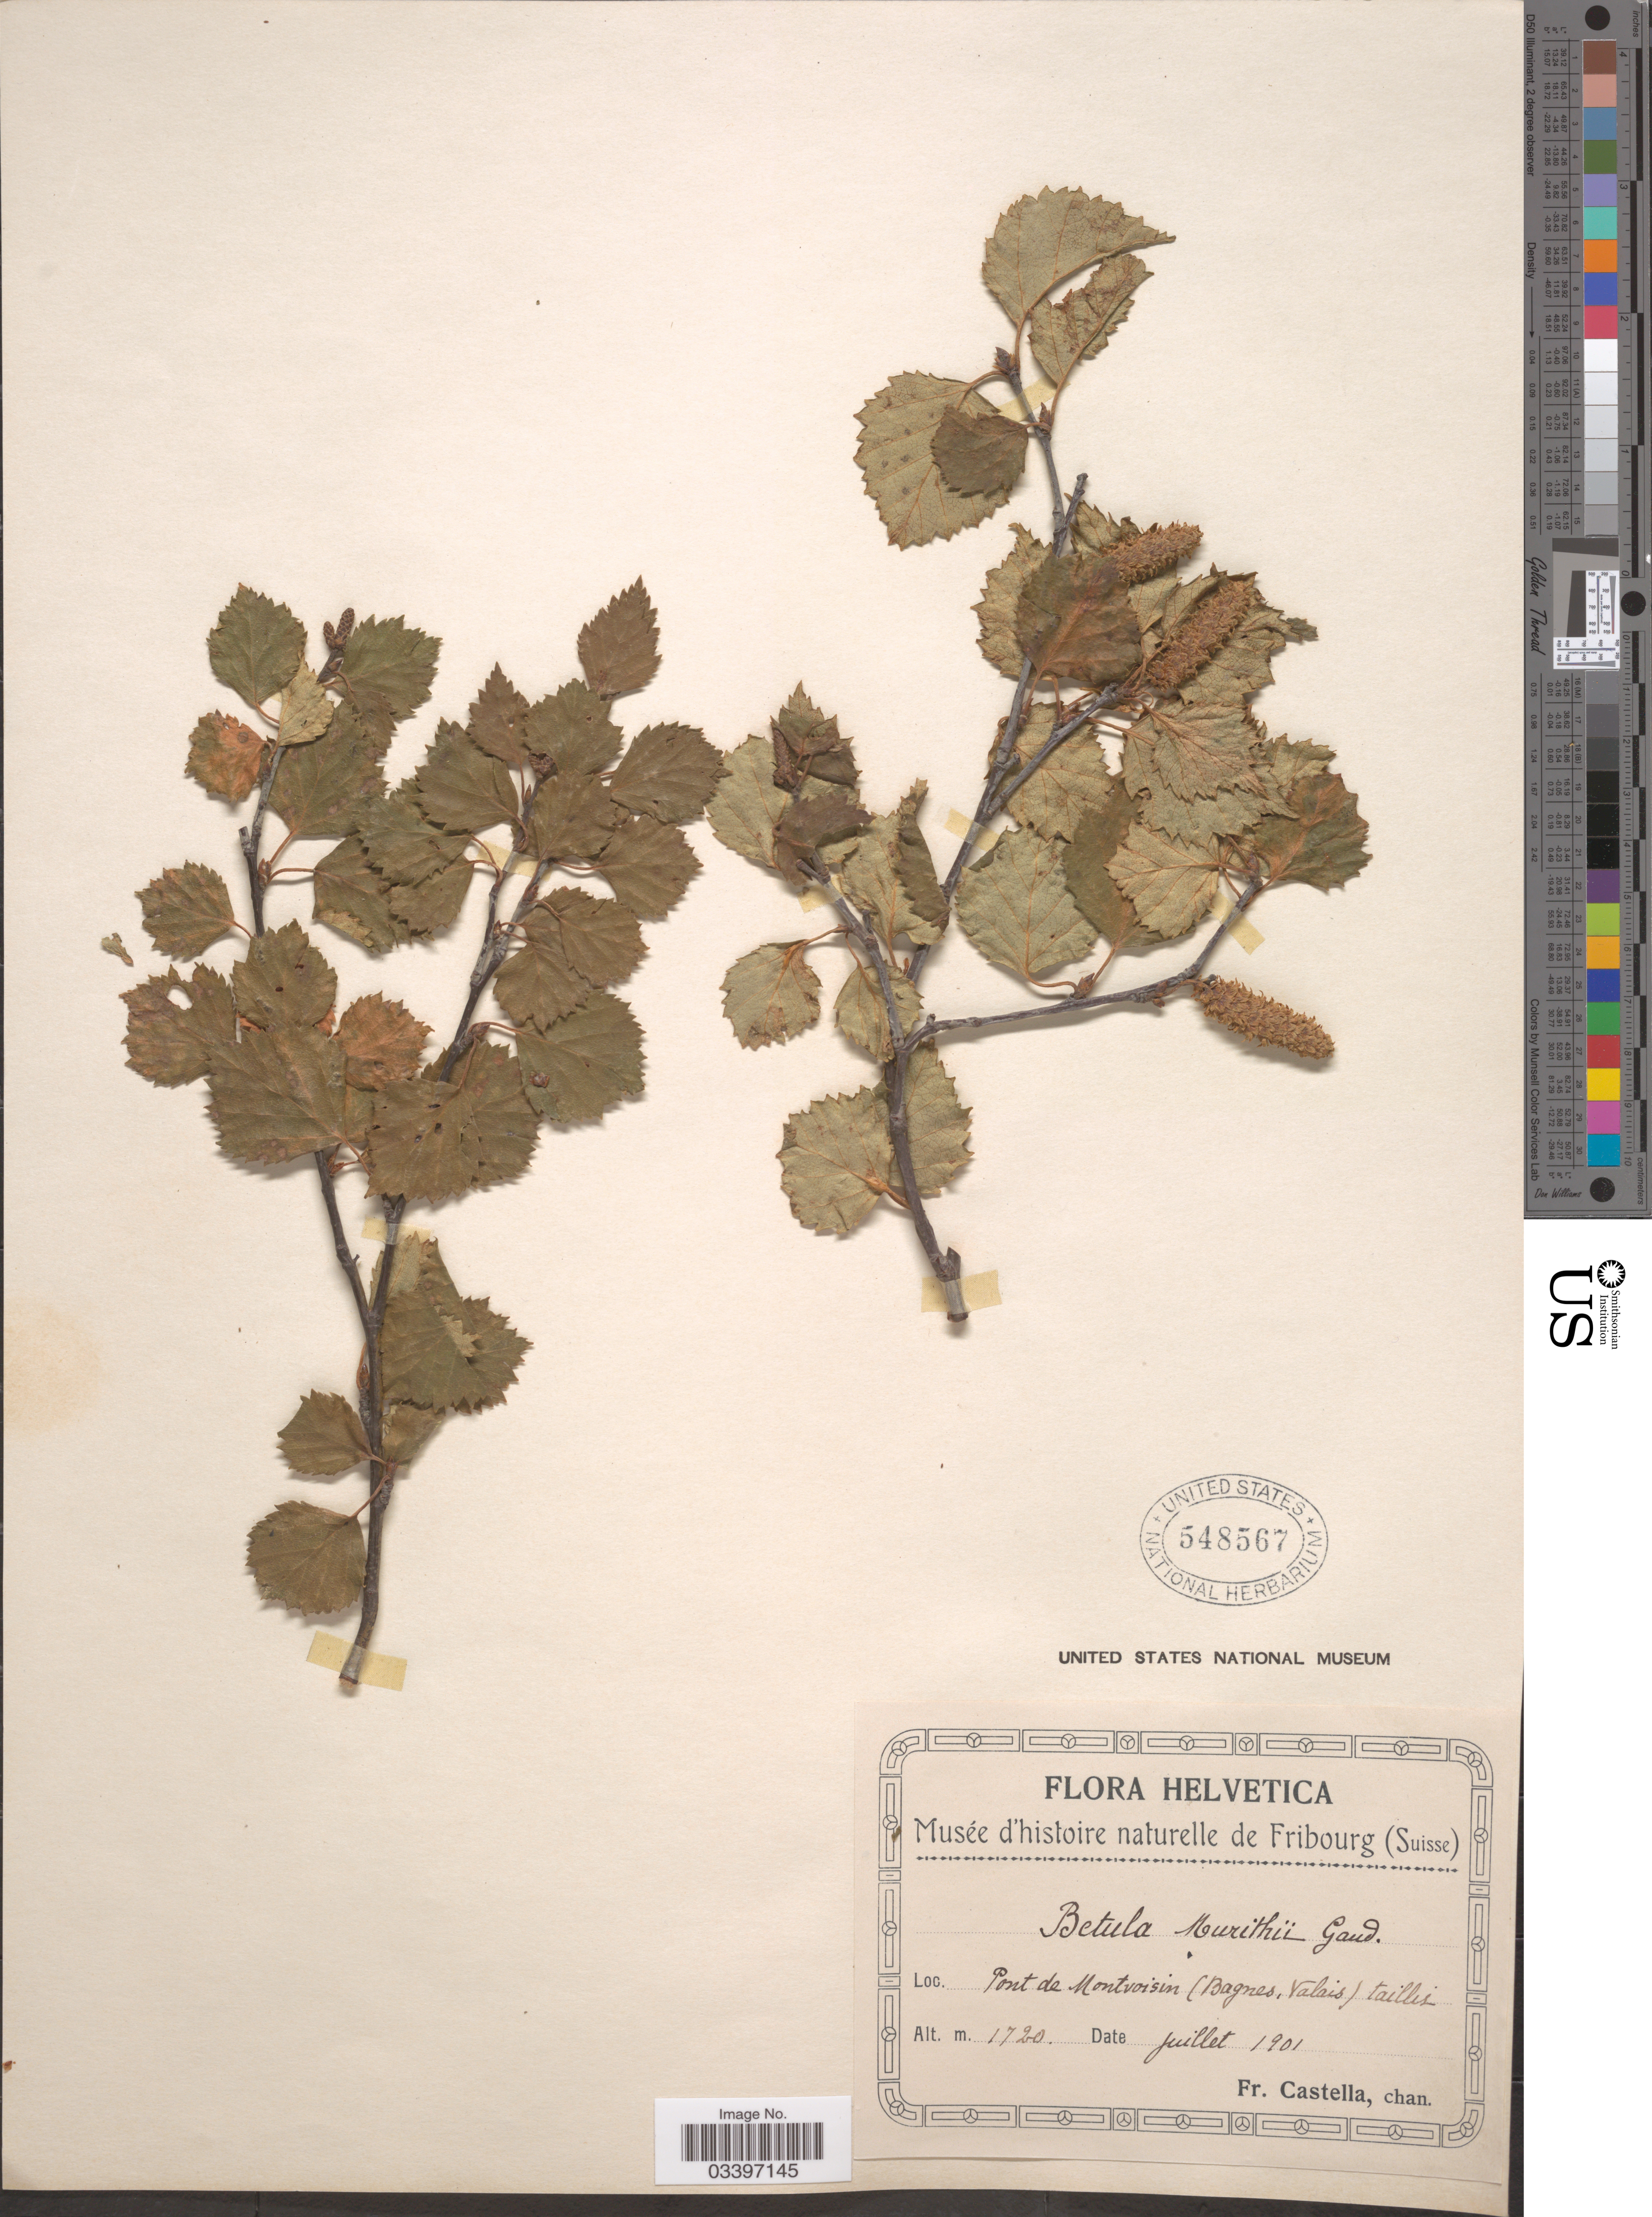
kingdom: Plantae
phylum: Tracheophyta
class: Magnoliopsida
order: Fagales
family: Betulaceae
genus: Betula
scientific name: Betula pubescens var. glabrata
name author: Wahlenb.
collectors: Fr. Castella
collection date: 1901-07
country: Switzerland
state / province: Valais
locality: Helvetica. Pont de Montvoisin (Bagnes).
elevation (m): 1720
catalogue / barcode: US 548567